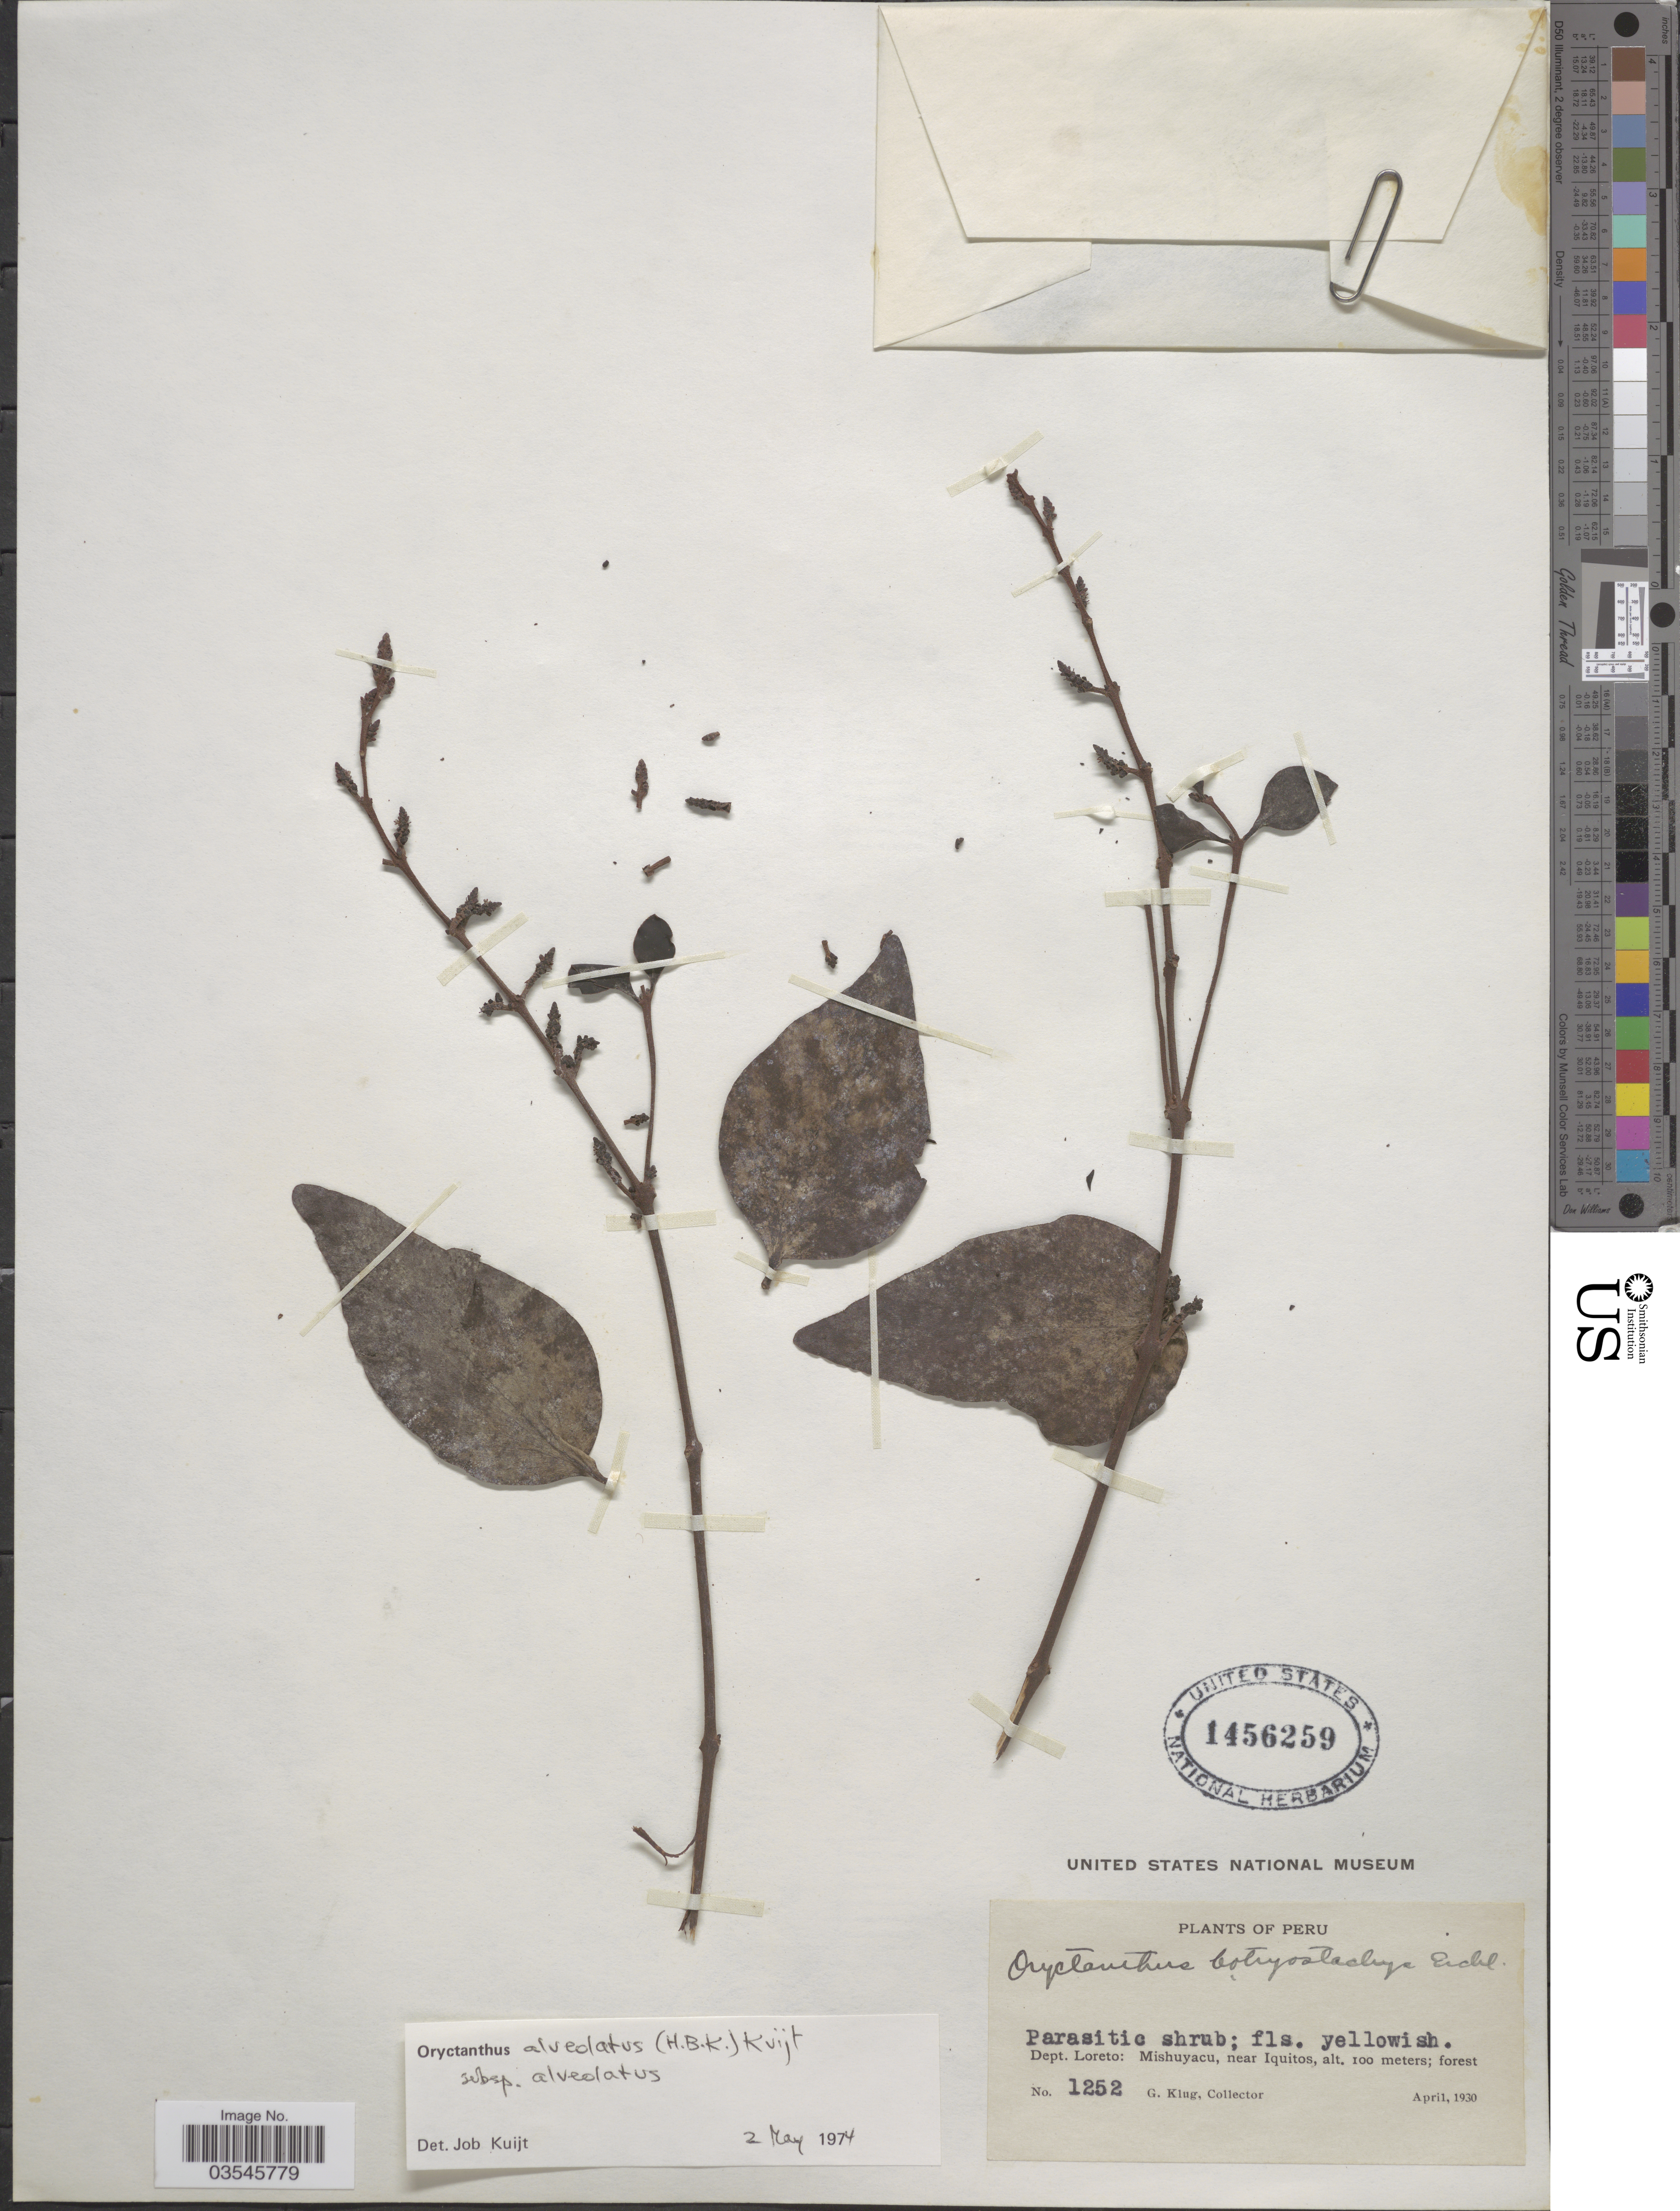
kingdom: Plantae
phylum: Tracheophyta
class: Magnoliopsida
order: Santalales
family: Loranthaceae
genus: Oryctanthus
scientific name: Oryctanthus alveolatus subsp. alveolatus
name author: (Kunth) Kuijt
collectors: G. Klug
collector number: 1252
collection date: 1930-04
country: Peru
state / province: Loreto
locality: Dept. Loreto: Mishuyacu, near Iquitos.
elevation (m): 100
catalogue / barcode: US 1456259